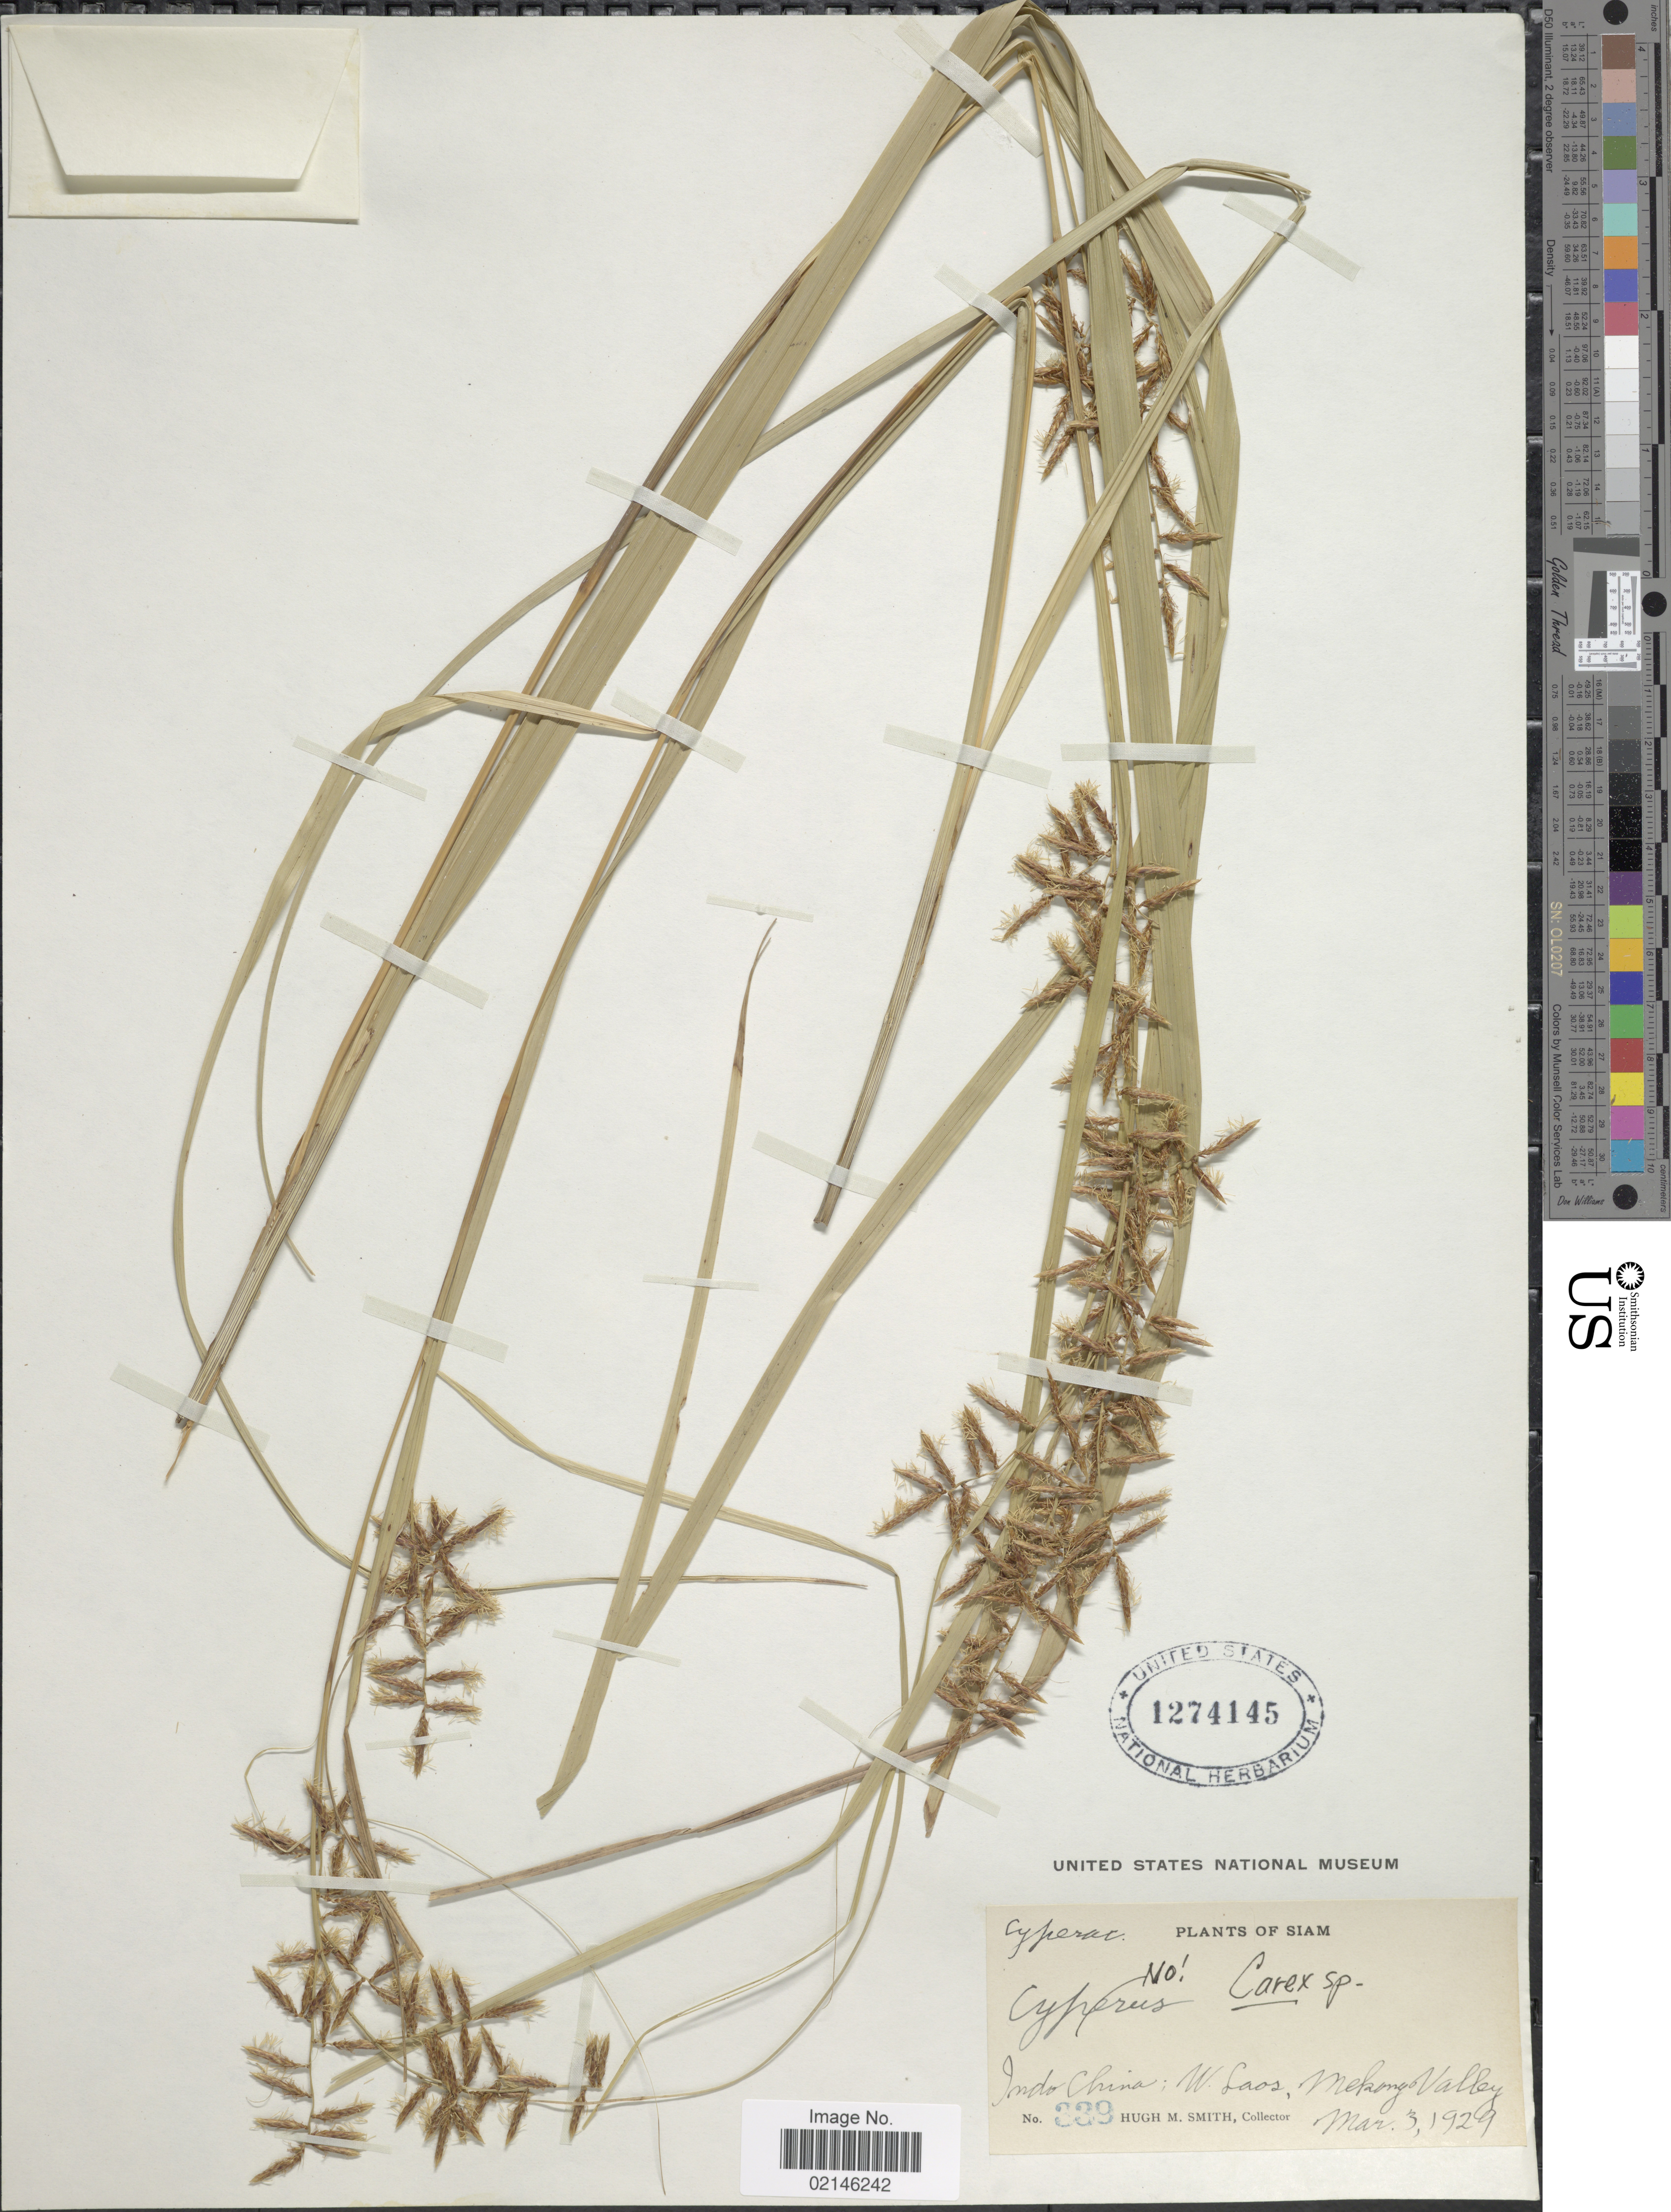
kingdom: Plantae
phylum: Tracheophyta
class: Liliopsida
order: Poales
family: Cyperaceae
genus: Carex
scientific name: Carex indica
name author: L.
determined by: Strong, Mark T., (BOT), Smithsonian Institution - National Museum of Natural History (UNITED STATES)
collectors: H. M. Smith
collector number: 339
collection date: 1929-03-03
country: Laos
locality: Indo-China; W. Laos, Mekong Valley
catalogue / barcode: US 1274145